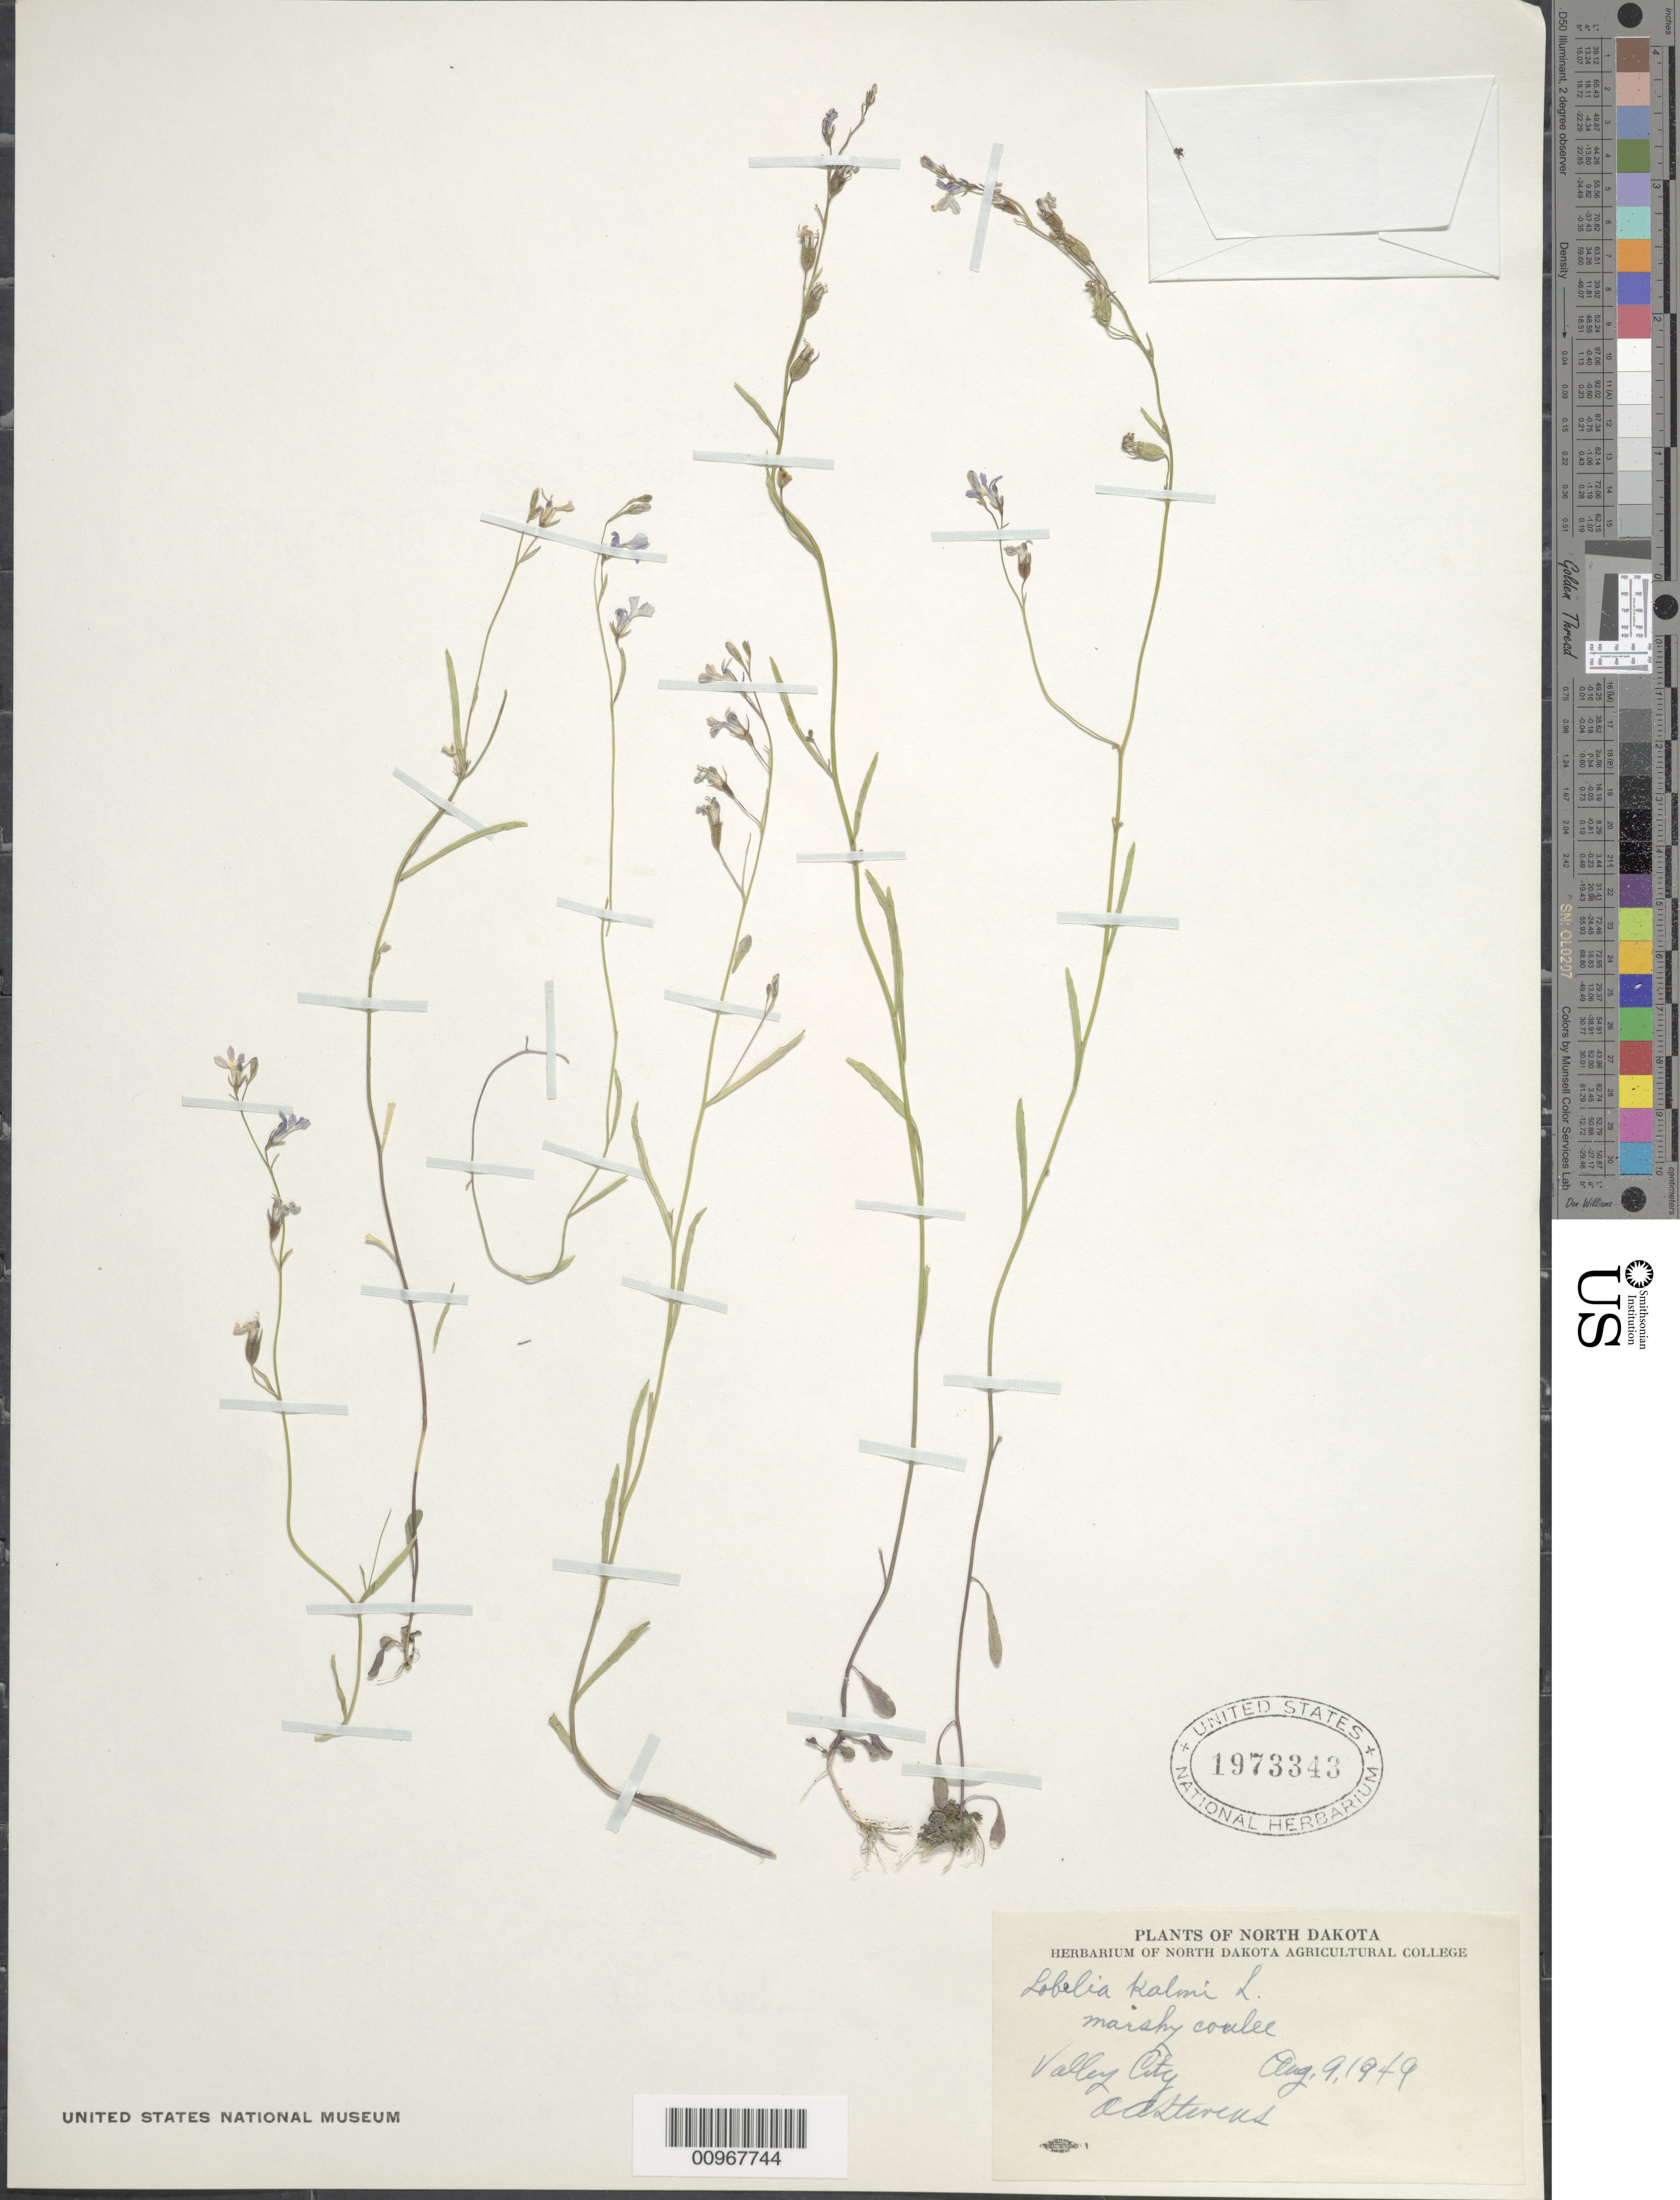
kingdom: Plantae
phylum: Tracheophyta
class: Magnoliopsida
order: Asterales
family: Campanulaceae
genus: Lobelia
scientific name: Lobelia kalmii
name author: L.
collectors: O. Stevens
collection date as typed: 9 Aug 1949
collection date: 1949-08-09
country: United States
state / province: North Dakota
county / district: Barnes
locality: Valley City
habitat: marshy coulee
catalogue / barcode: US 1973343